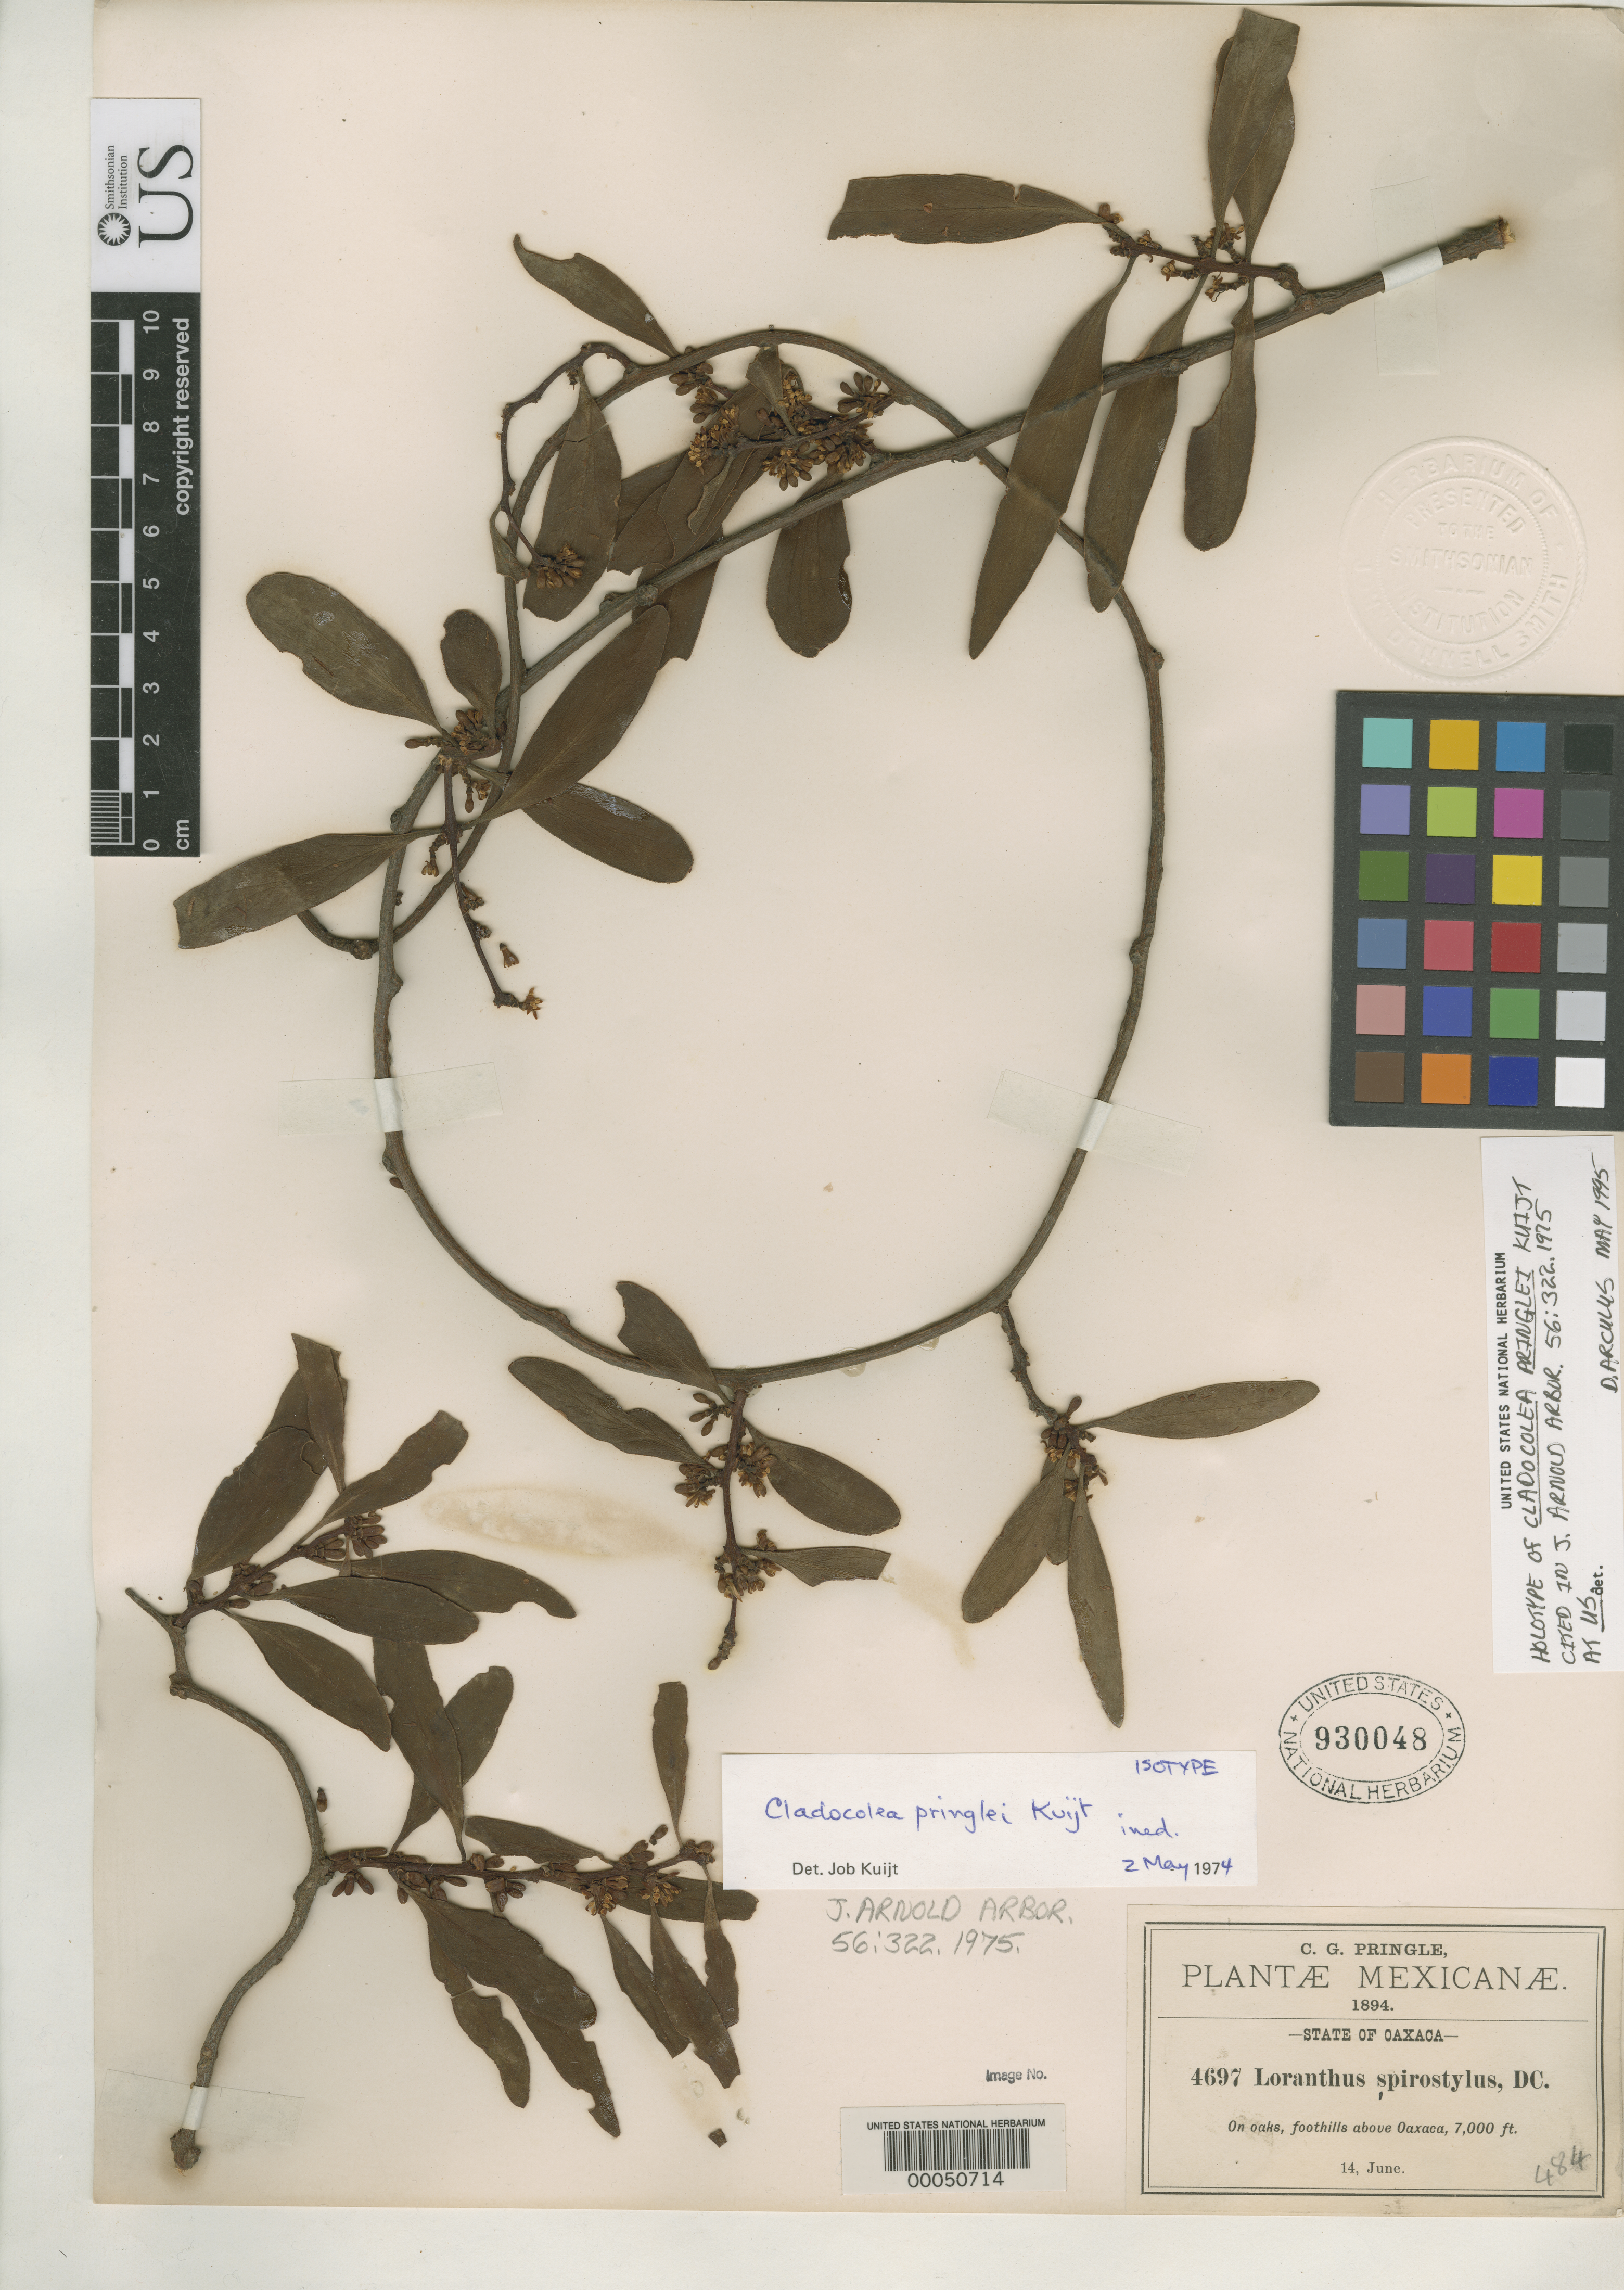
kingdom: Plantae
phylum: Tracheophyta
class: Magnoliopsida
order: Santalales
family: Loranthaceae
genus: Cladocolea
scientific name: Cladocolea pringlei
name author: Kuijt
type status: Holotype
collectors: C. G. Pringle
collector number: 4697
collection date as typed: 14 Jun 1894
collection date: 1894-06-14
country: Mexico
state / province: Oaxaca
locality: Foothills of Oaxaca.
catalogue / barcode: US 930048